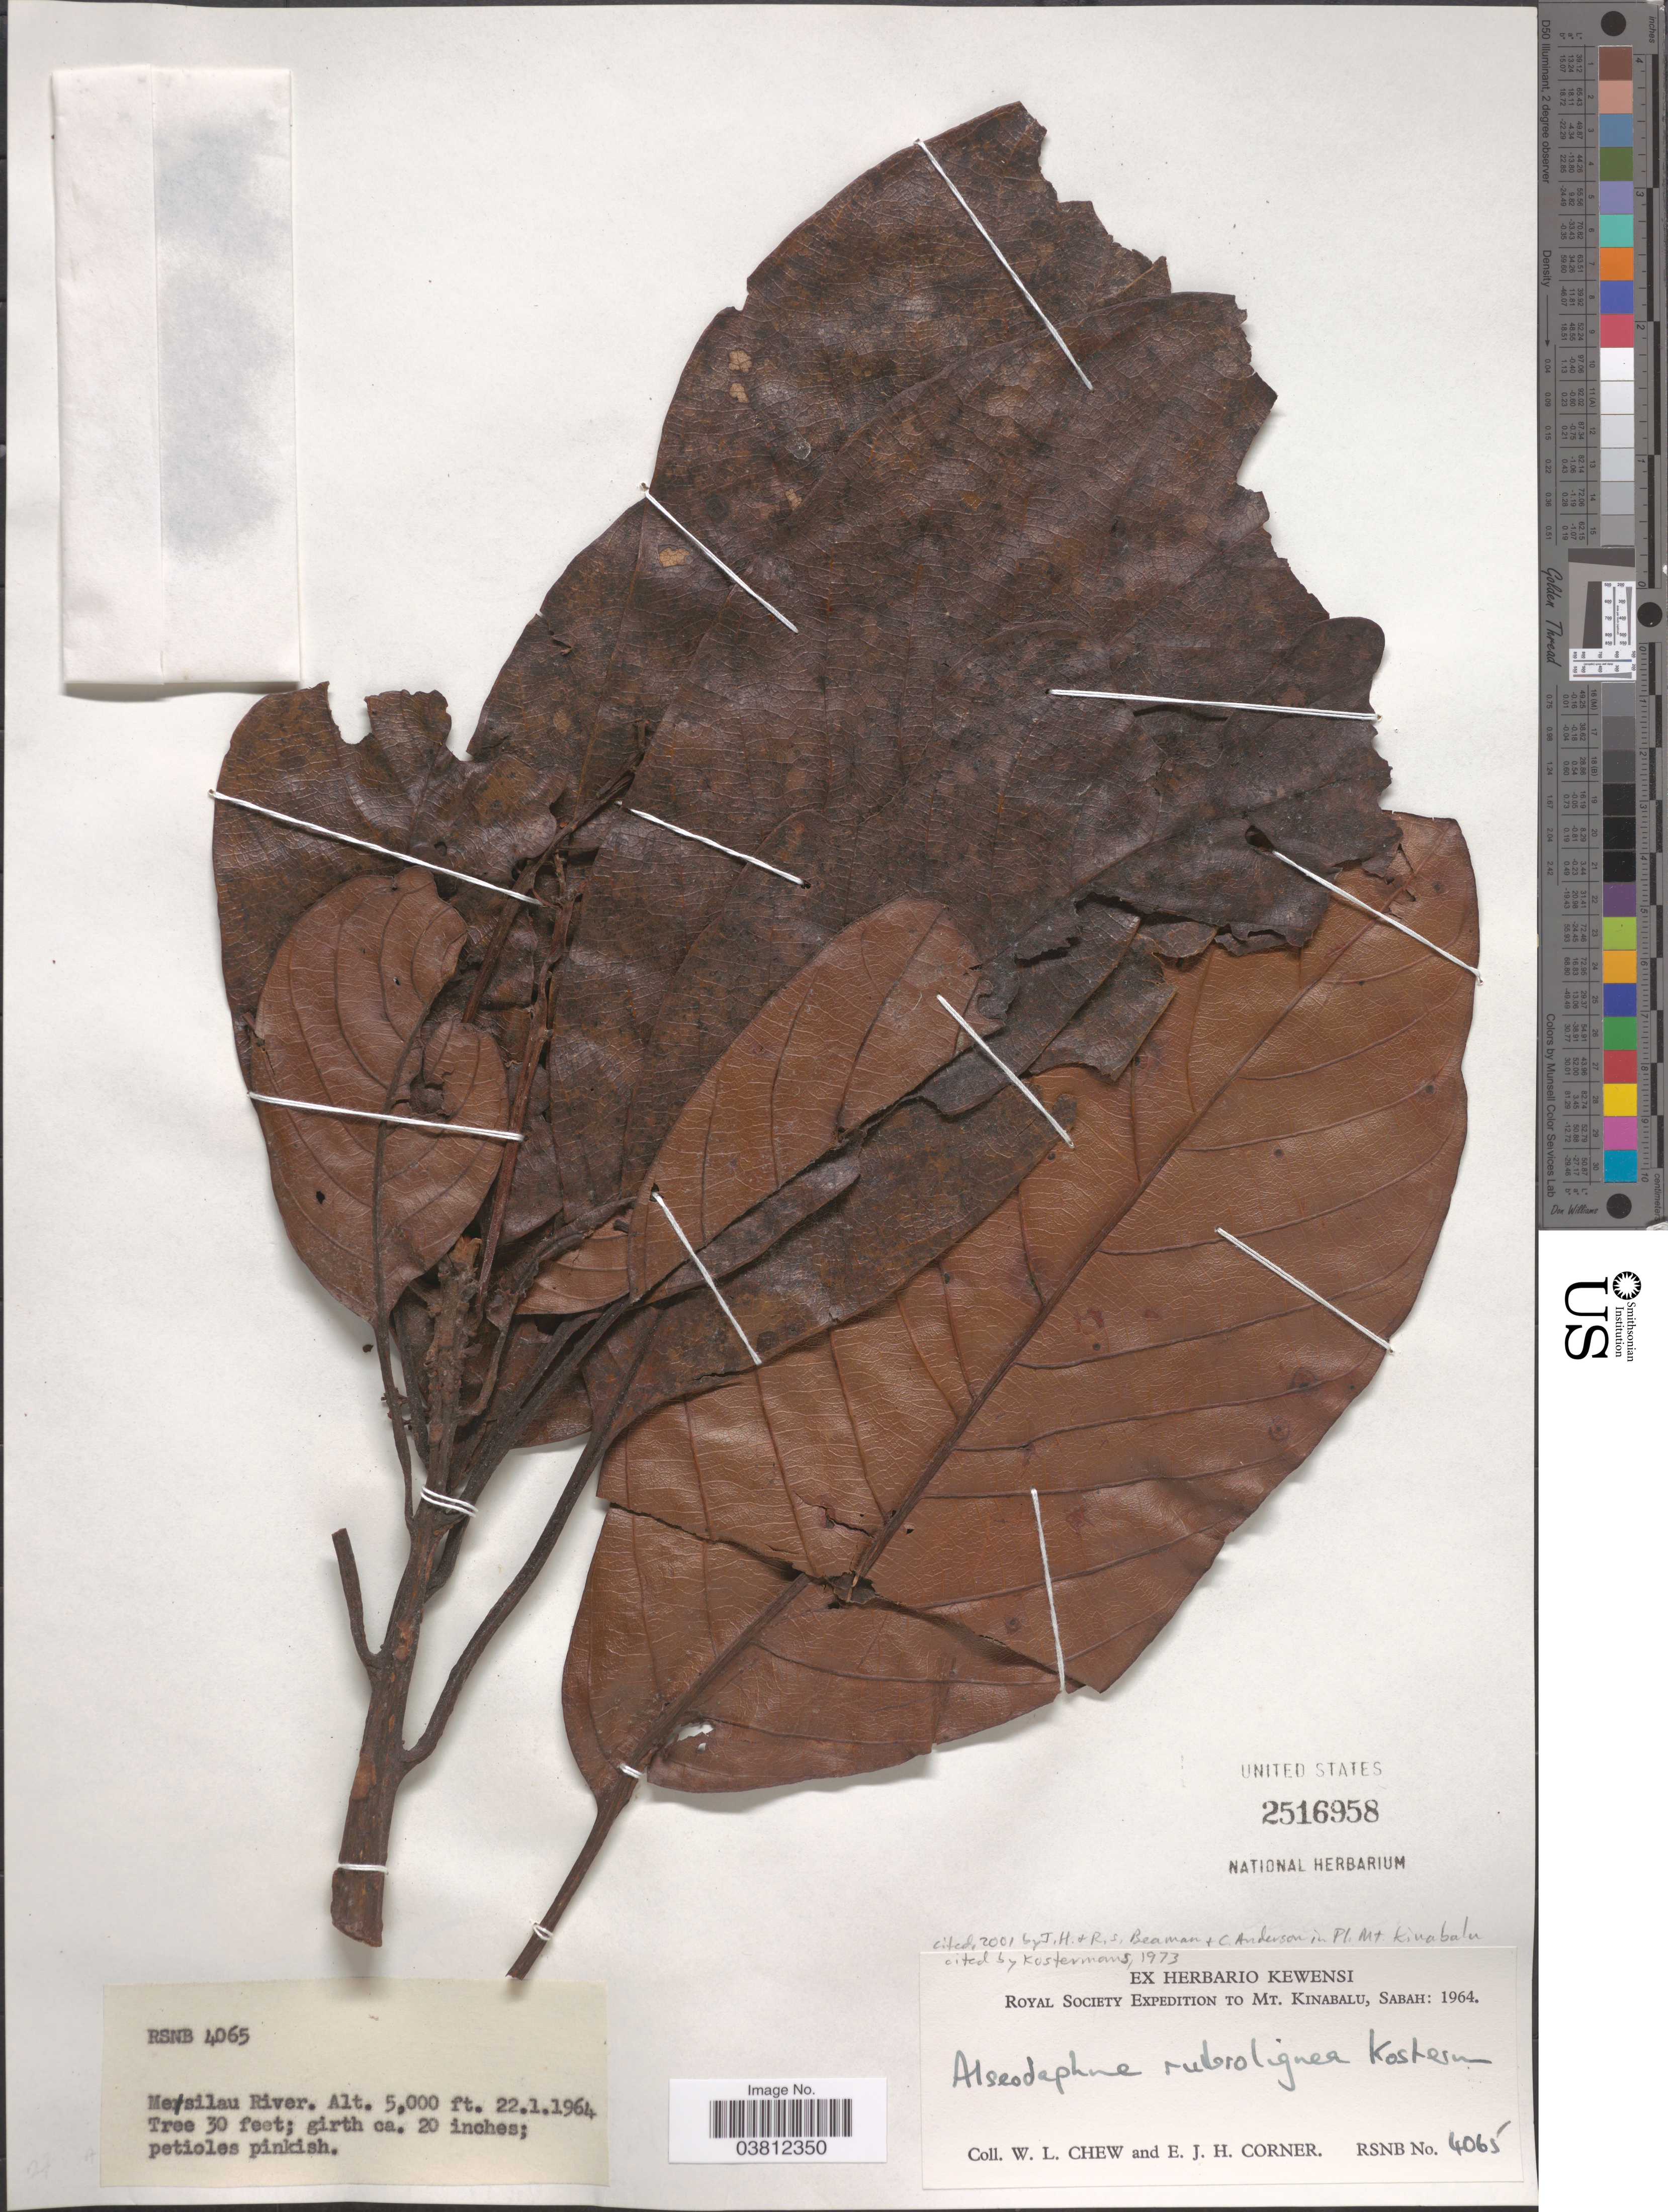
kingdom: Plantae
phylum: Tracheophyta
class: Magnoliopsida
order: Laurales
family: Lauraceae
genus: Alseodaphne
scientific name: Alseodaphne rubrolignea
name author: Kosterm.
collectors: W. Chew & E. Corner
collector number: RSNB4065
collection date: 1964-01-22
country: Malaysia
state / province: Sabah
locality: Mt. Kinabalu. Mesilau River.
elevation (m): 1524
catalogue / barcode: US 2516958